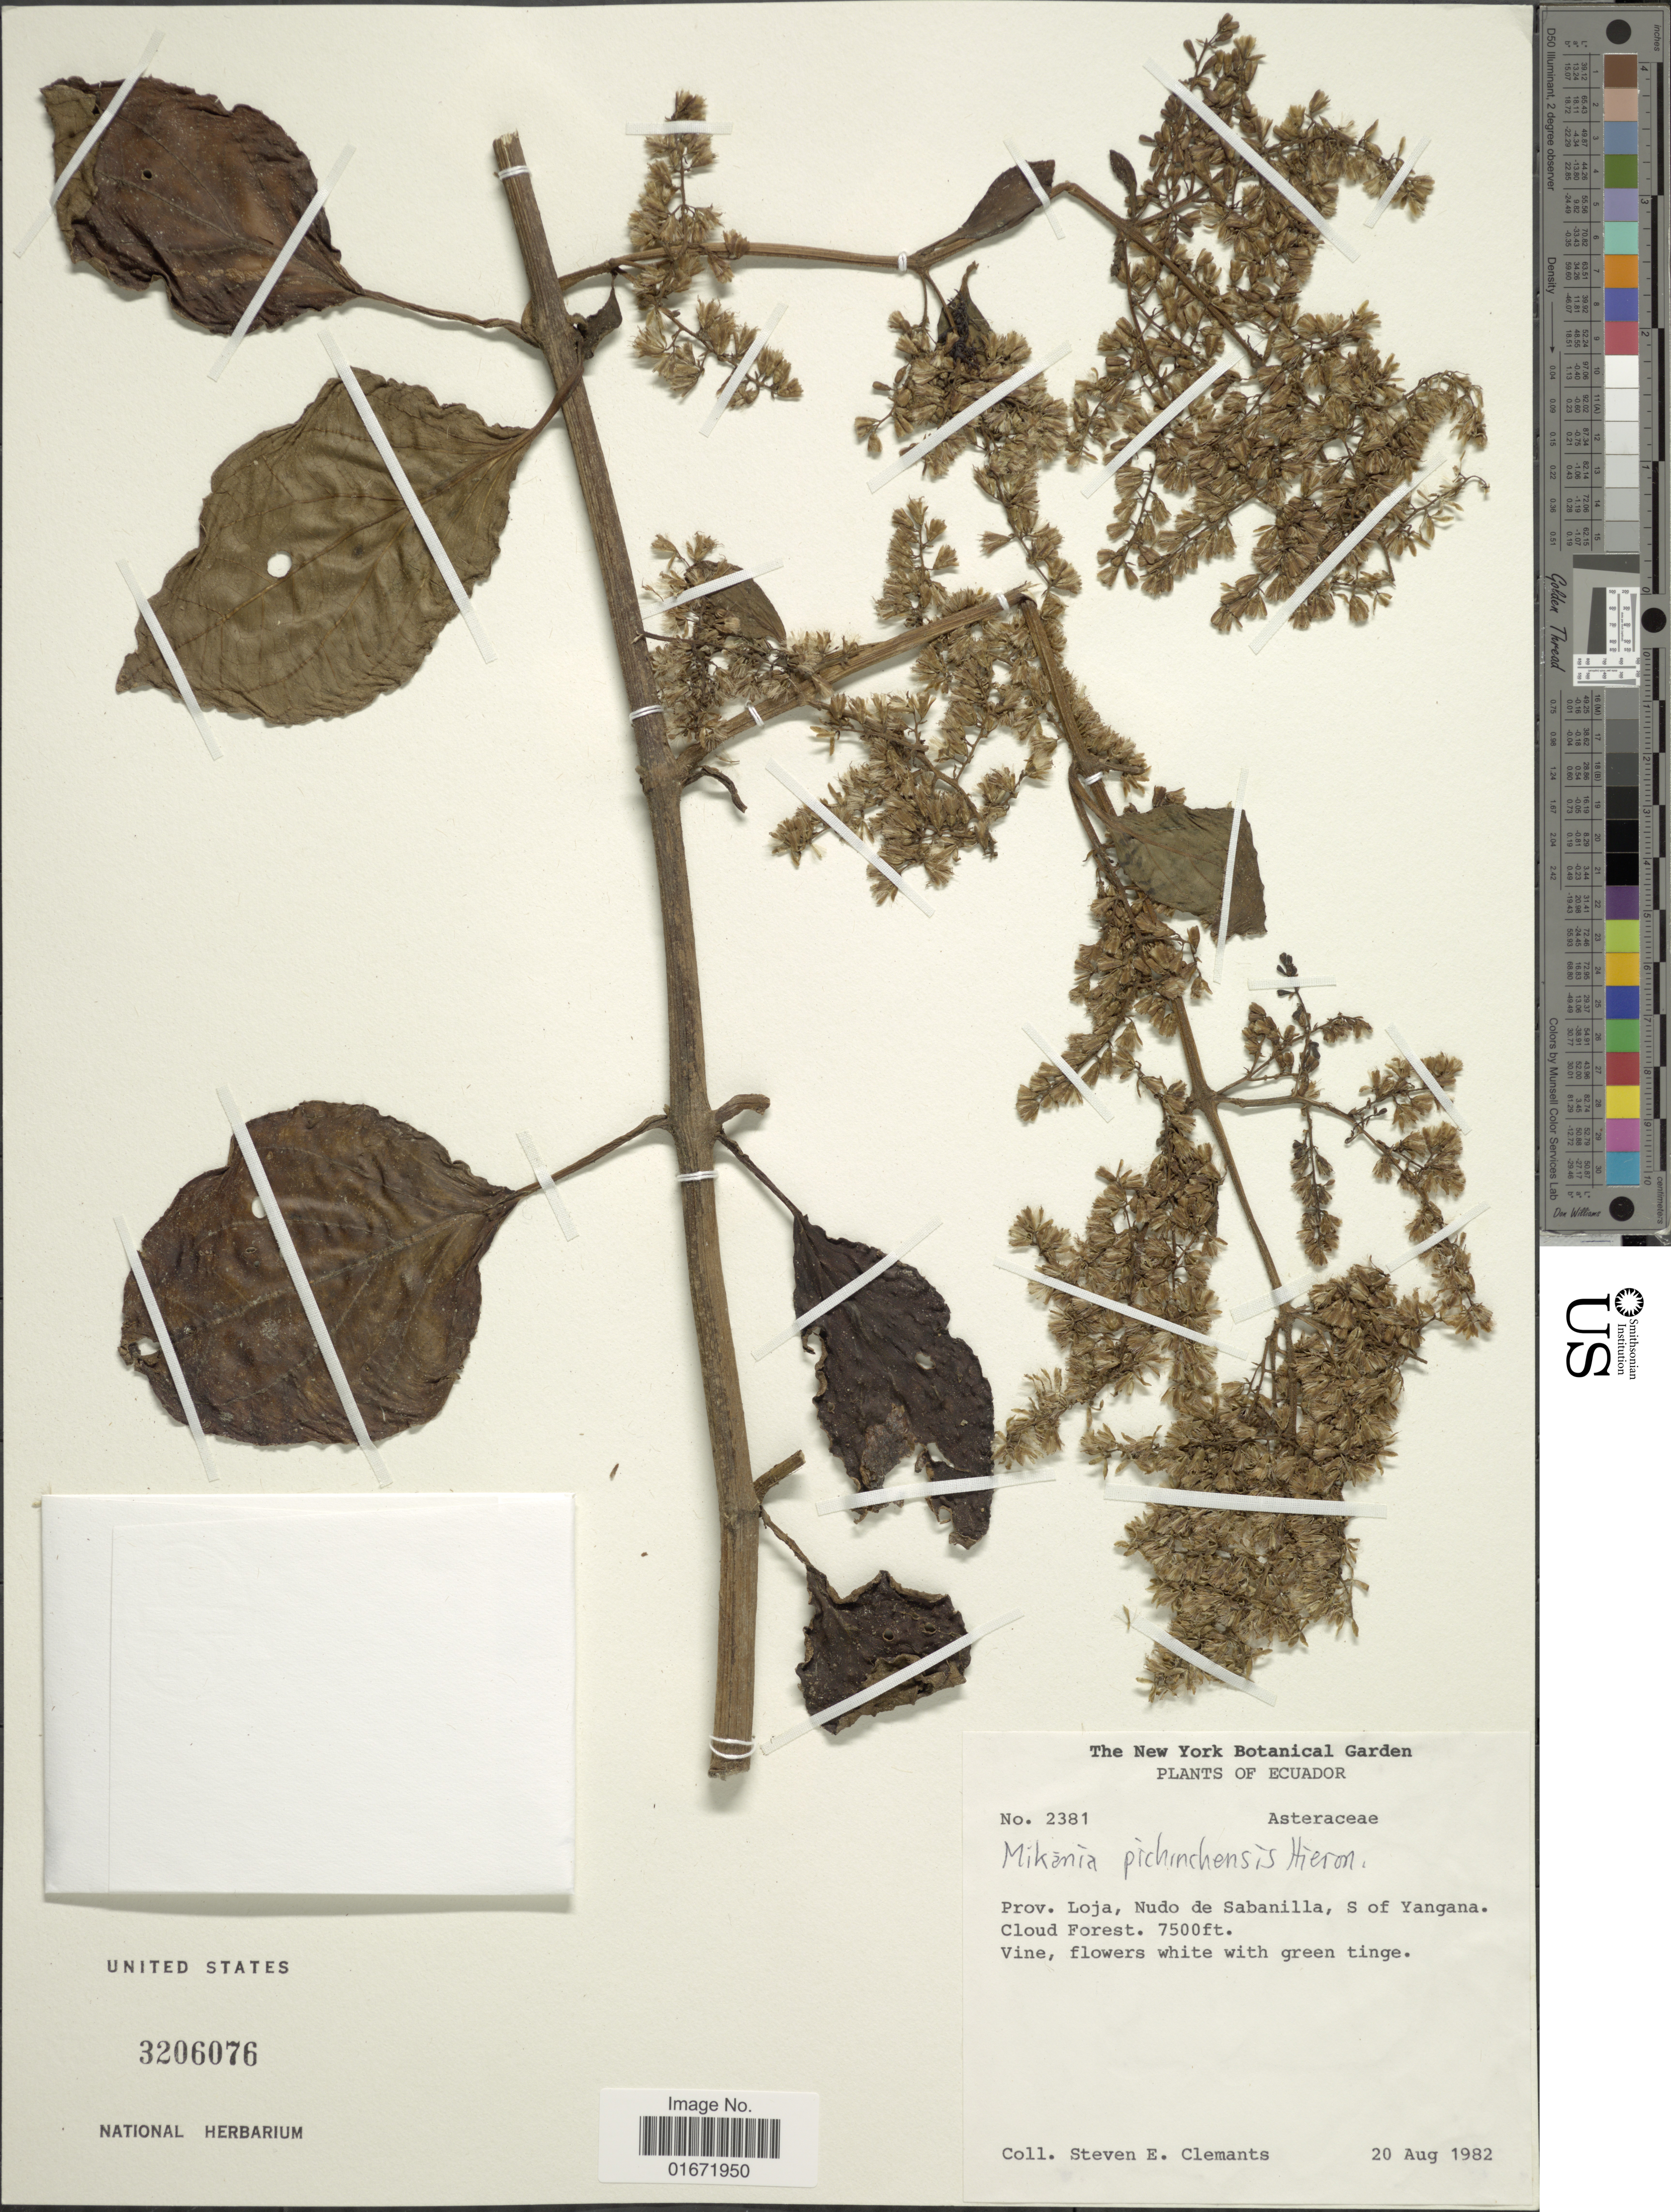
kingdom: Plantae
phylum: Tracheophyta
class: Magnoliopsida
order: Asterales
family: Asteraceae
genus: Mikania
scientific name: Mikania pichinchensis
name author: Hieron.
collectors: S. Clemants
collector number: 2381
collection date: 1982-08-20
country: Ecuador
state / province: Loja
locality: Prov. Loja, Nudo de Sabanilla, S of Yangana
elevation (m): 2286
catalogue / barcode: US 3206076